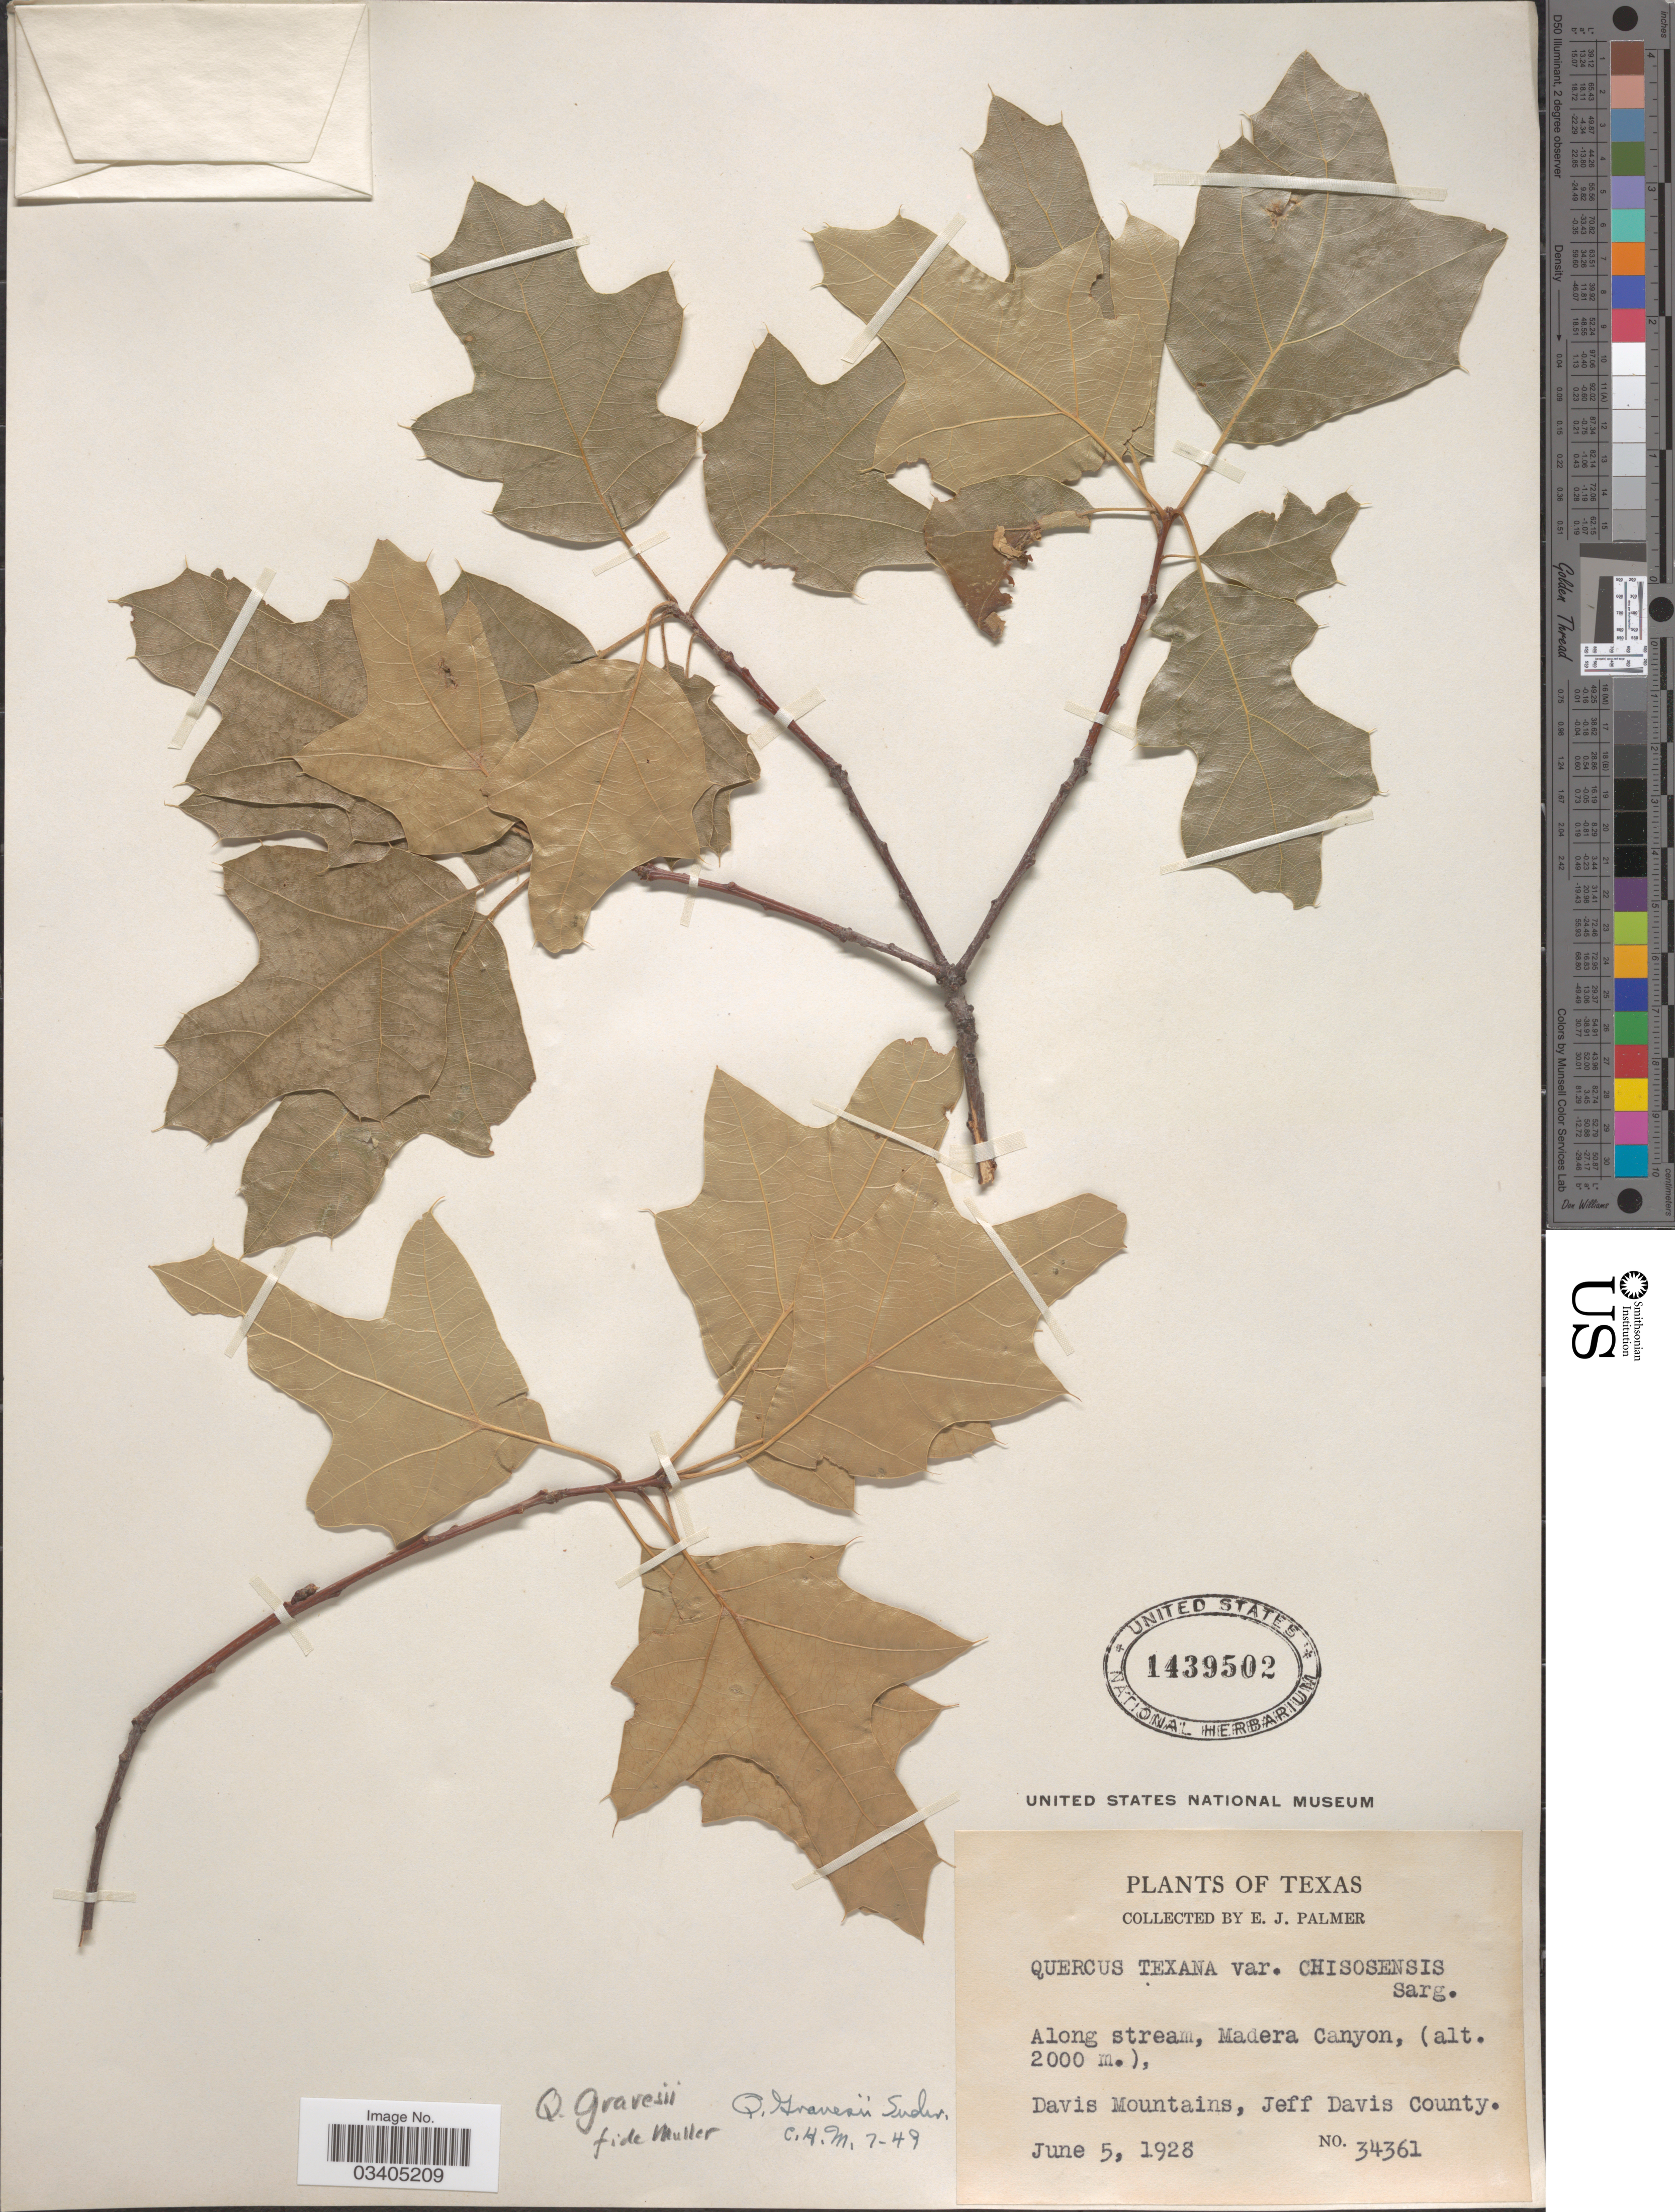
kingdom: Plantae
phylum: Tracheophyta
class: Magnoliopsida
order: Fagales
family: Fagaceae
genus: Quercus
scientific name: Quercus gravesii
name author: Sudw.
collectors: E. J. Palmer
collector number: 34361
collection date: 1928-06-05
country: United States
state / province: Texas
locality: Along stream, Madera Canyon. Davis Mountains, Jeff Davis County.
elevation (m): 2000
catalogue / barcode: US 1439502